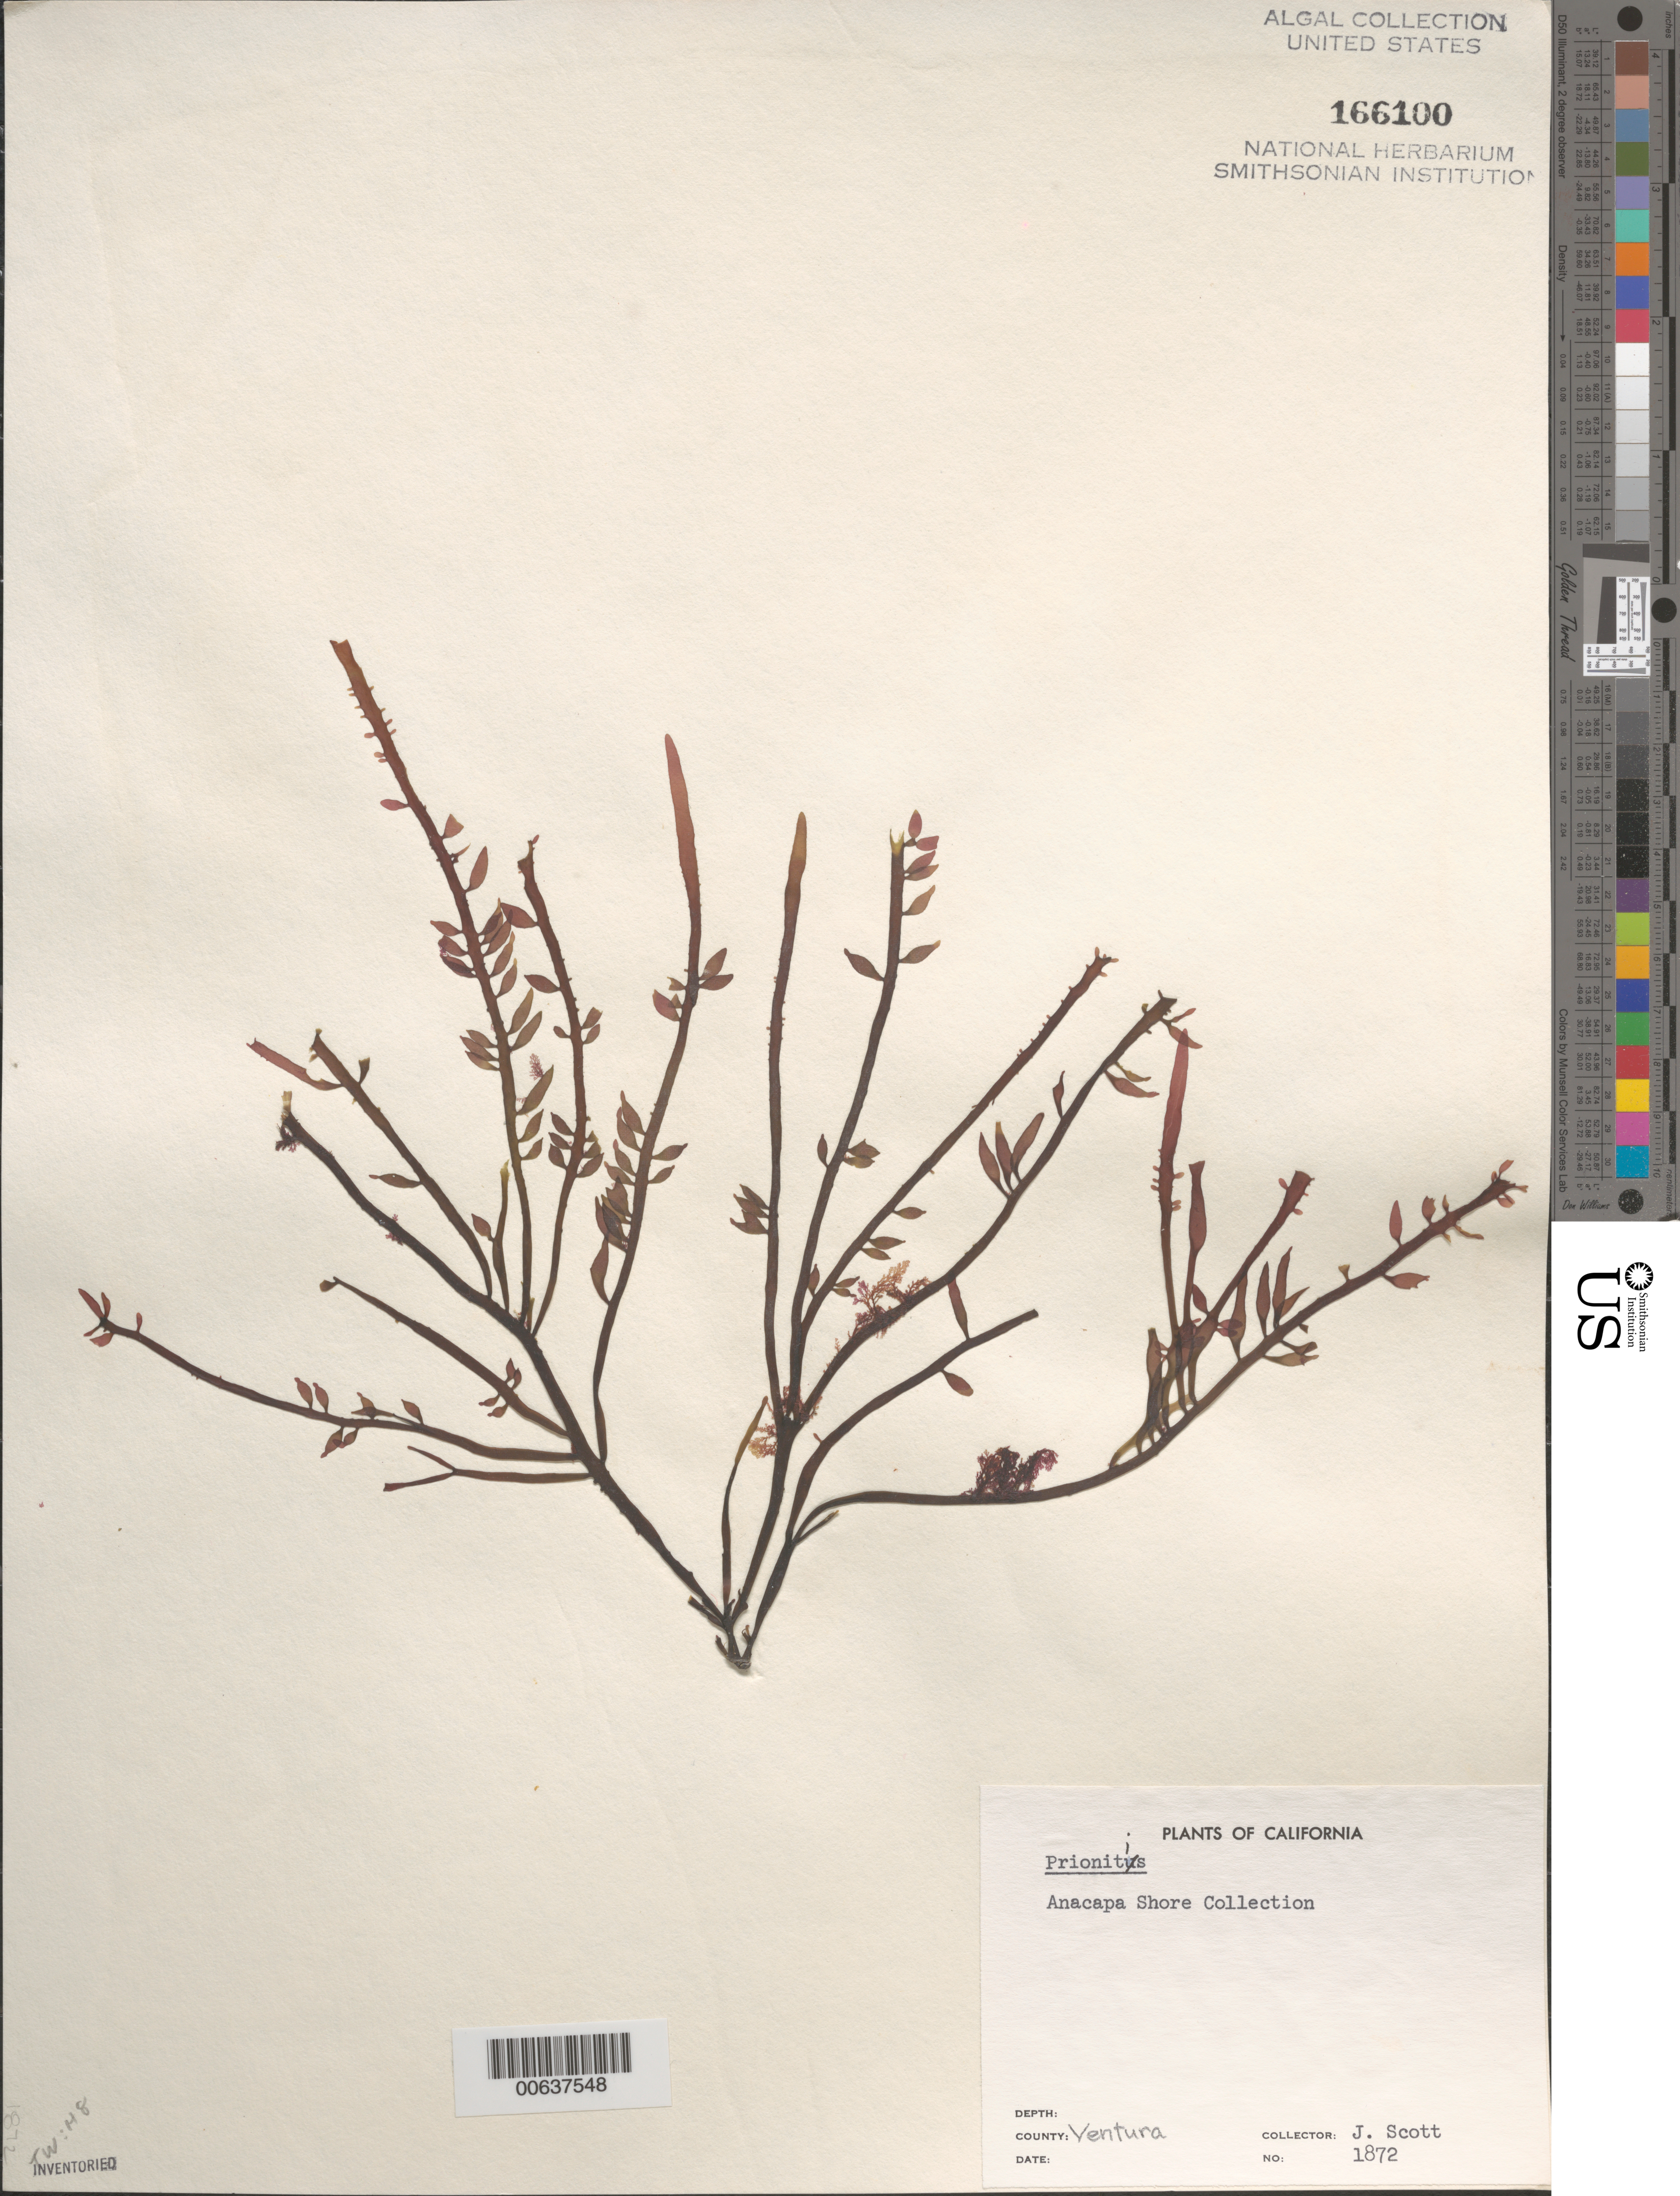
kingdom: Plantae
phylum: Rhodophyta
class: Florideophyceae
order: Cryptonemiales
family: Cryptonemiaceae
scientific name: Prionitis sp.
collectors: J. Scott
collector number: Neushul 1872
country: United States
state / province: California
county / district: Ventura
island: Anacapa Island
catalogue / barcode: US 166100